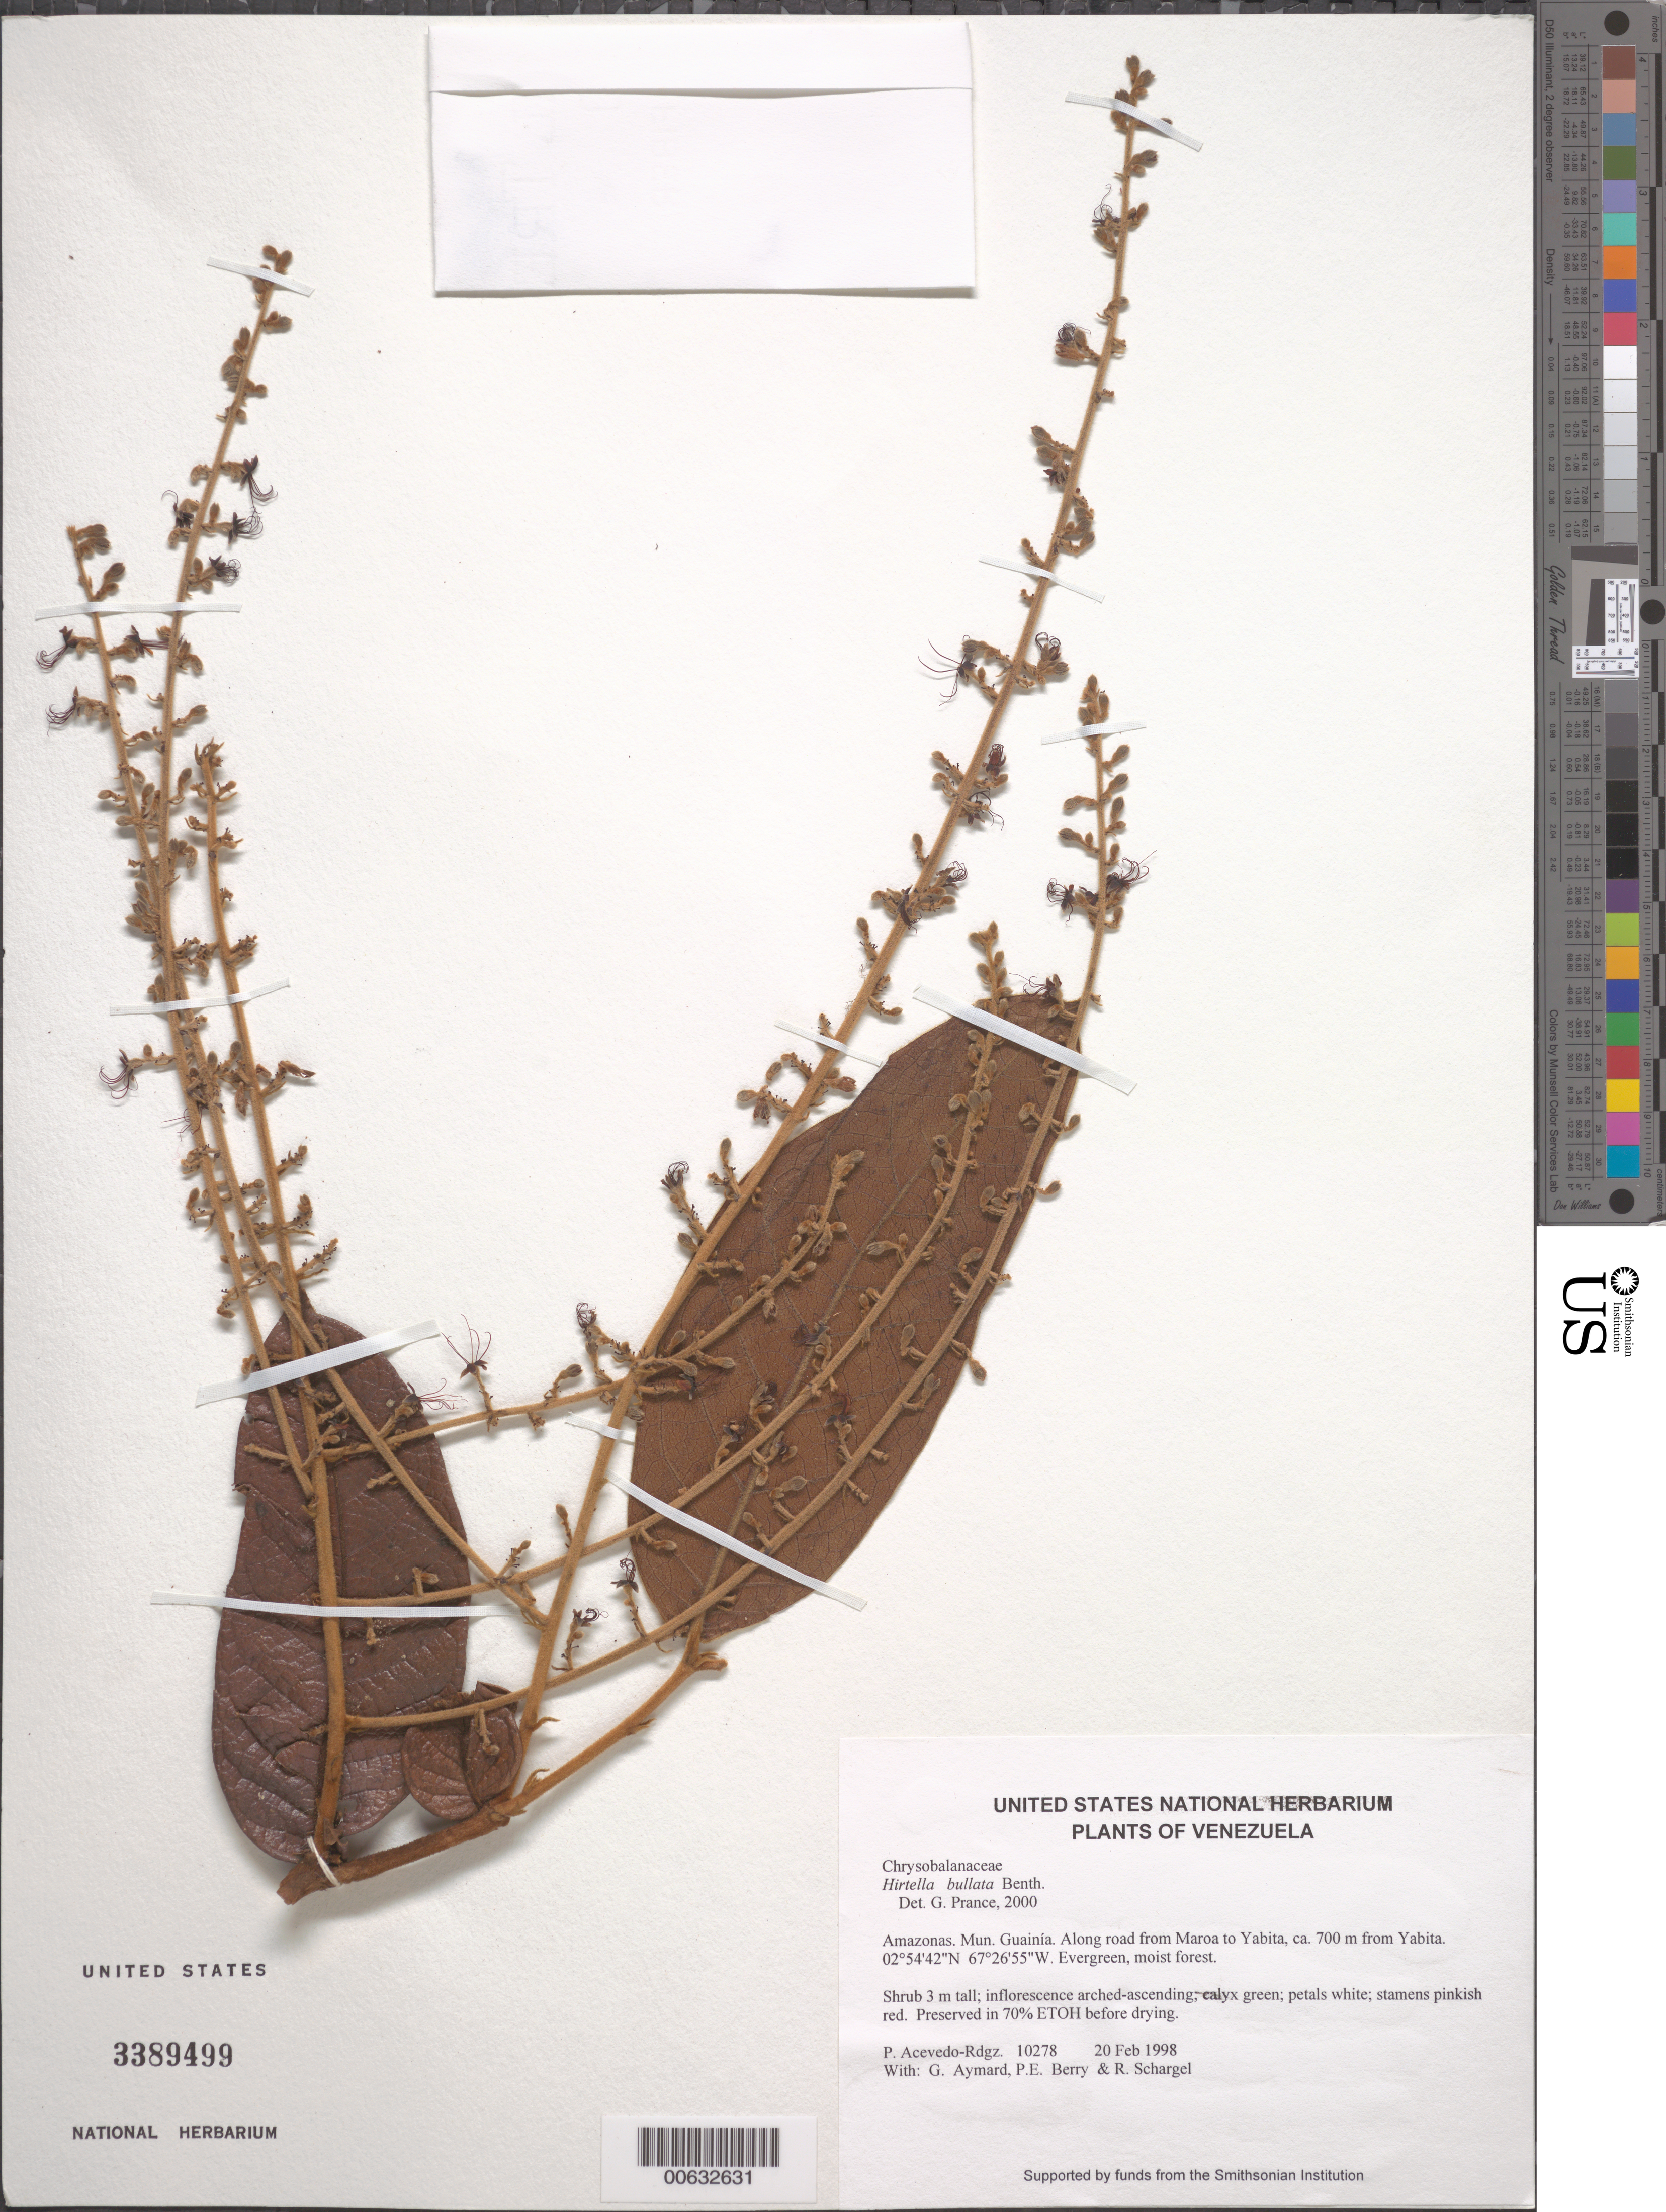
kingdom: Plantae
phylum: Tracheophyta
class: Magnoliopsida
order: Malpighiales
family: Chrysobalanaceae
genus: Hirtella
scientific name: Hirtella bullata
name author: Benth.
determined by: Prance, G. T.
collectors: P. Acevedo-Rodr., G. A. Aymard, P. E. Berry & R. Schargel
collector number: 10278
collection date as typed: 20 Feb 1998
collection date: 1998-02-20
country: Venezuela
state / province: Amazonas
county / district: Maroa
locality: Along road from Maroa to Yabita, ca. 700 m from Yabita.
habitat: Evergreen, moist forest.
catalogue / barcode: US 3389499